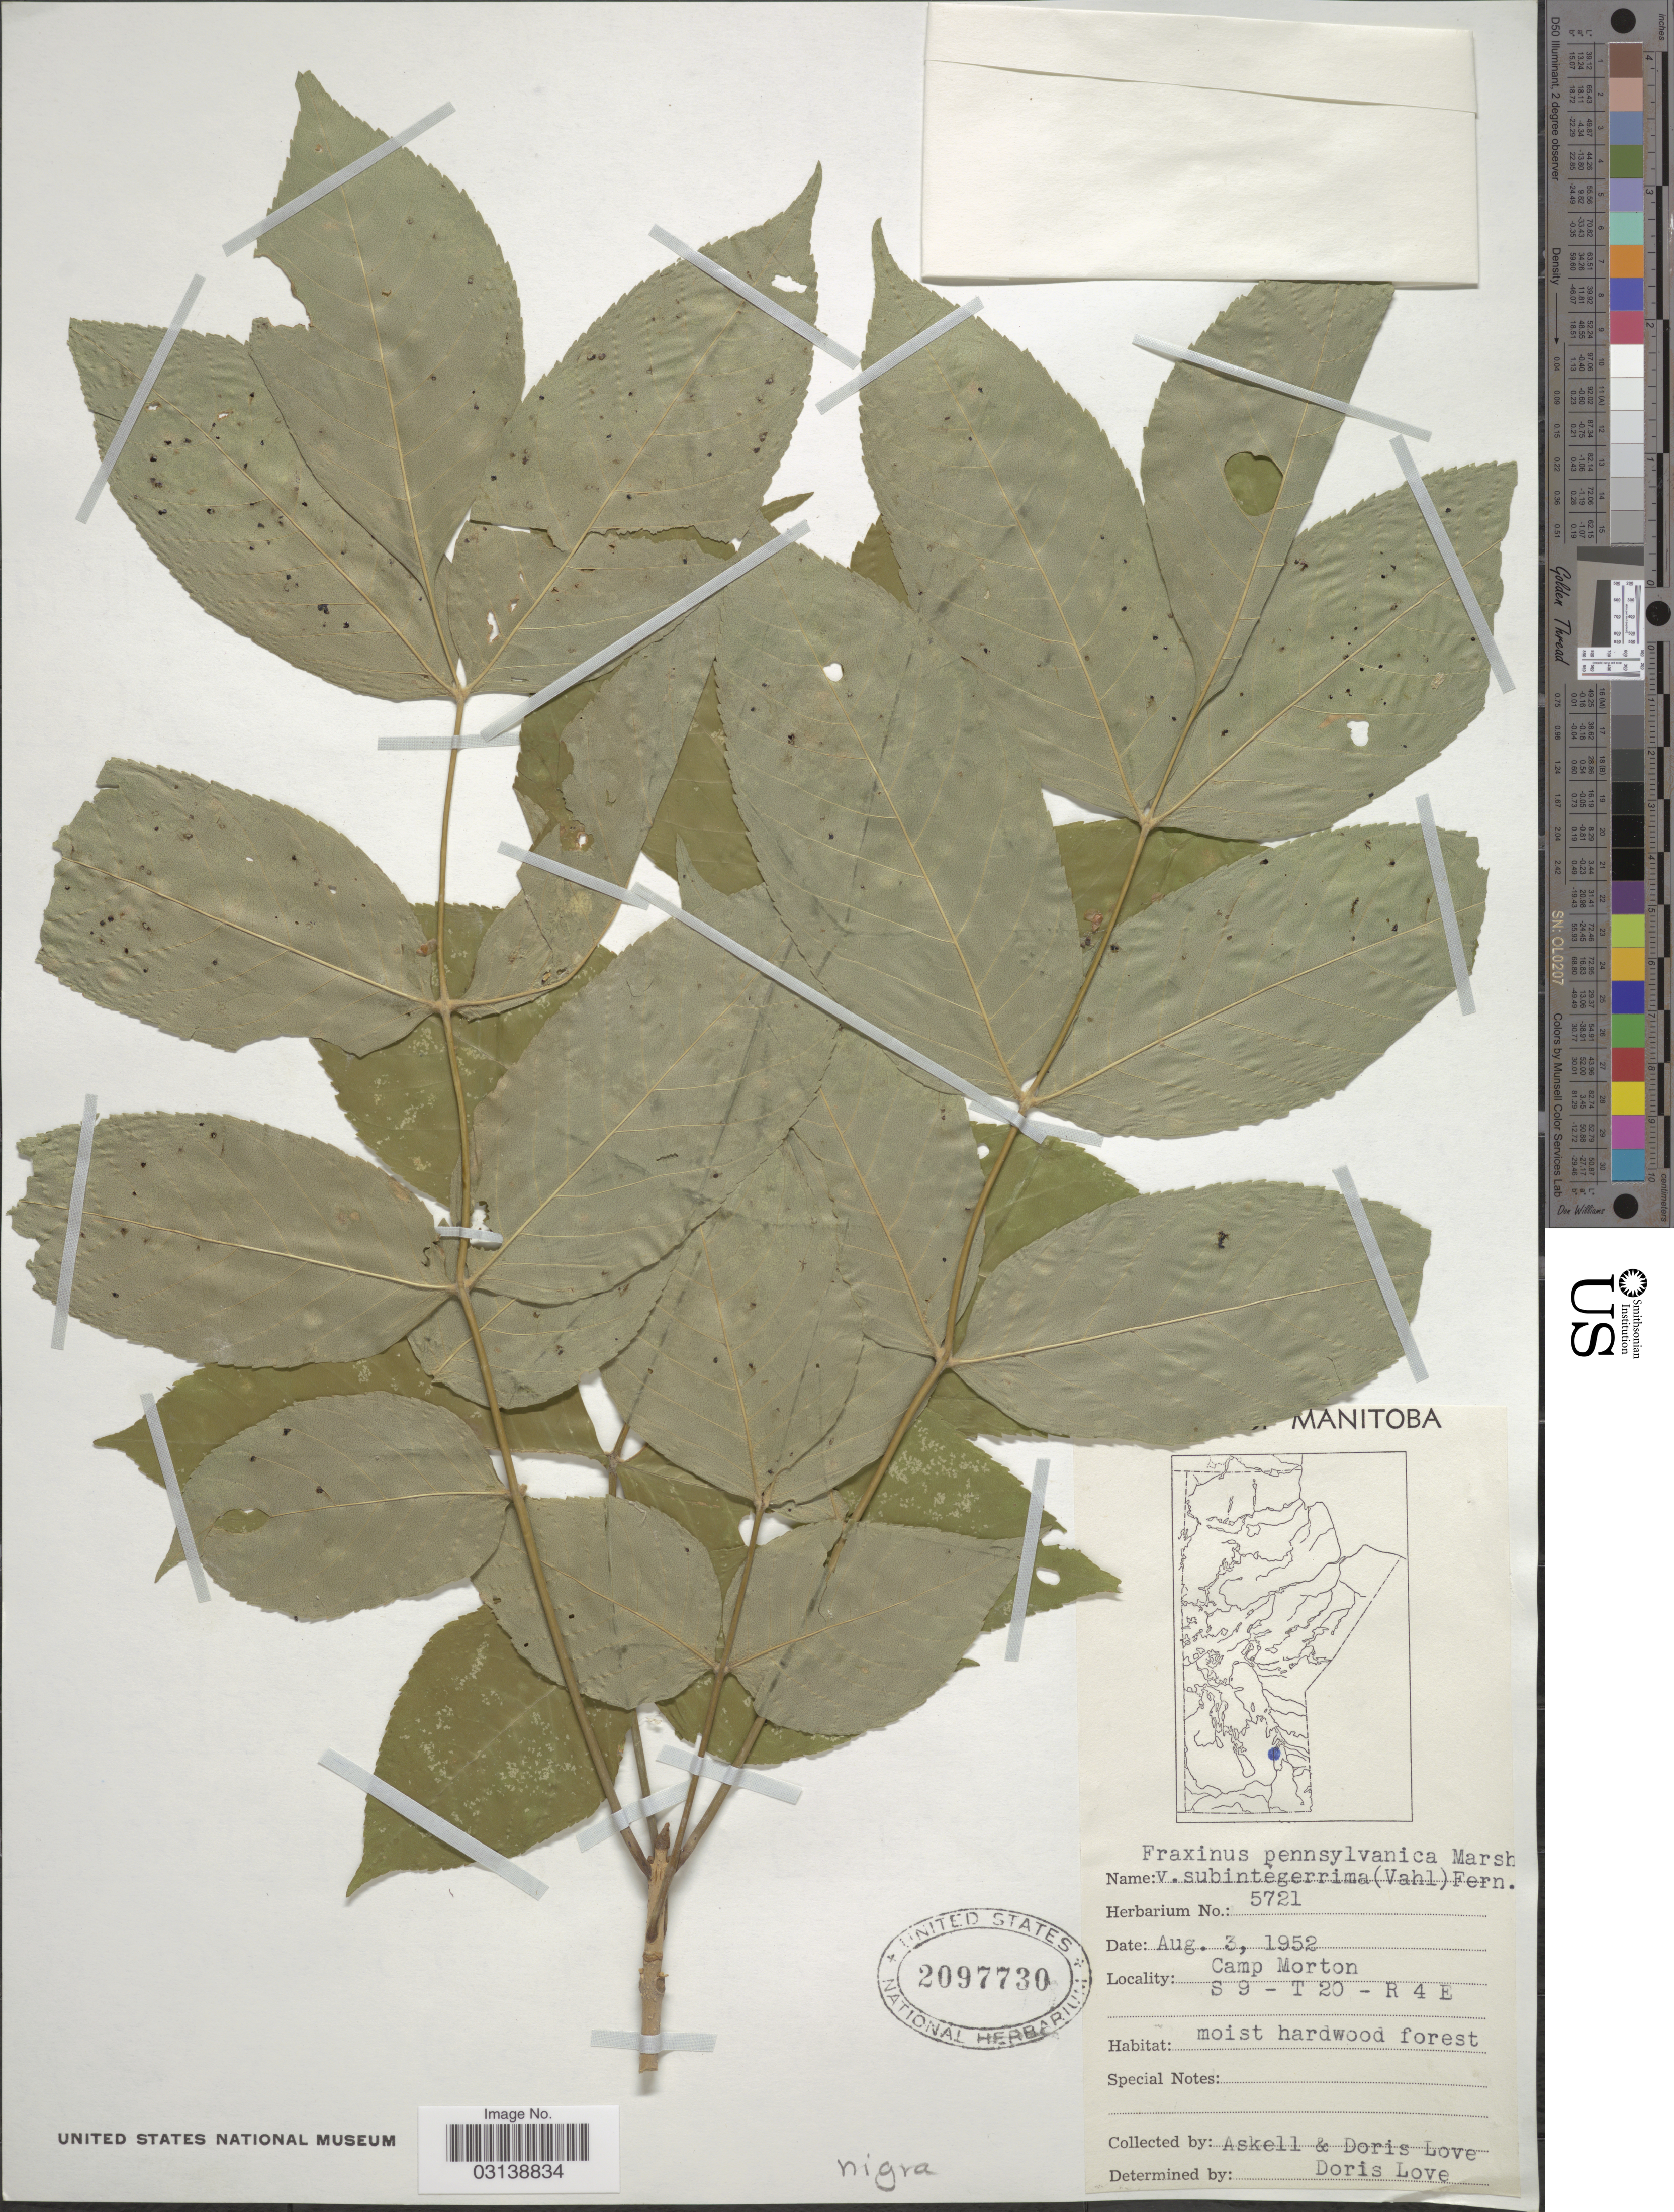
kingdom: Plantae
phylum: Tracheophyta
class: Magnoliopsida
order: Lamiales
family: Oleaceae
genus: Fraxinus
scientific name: Fraxinus nigra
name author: Marshall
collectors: Á. Löve & D. Löve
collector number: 5721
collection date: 1952-08-03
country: Canada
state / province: Manitoba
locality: Camp Morton S 9 - T 20 - R 4 E.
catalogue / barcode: US 2097730